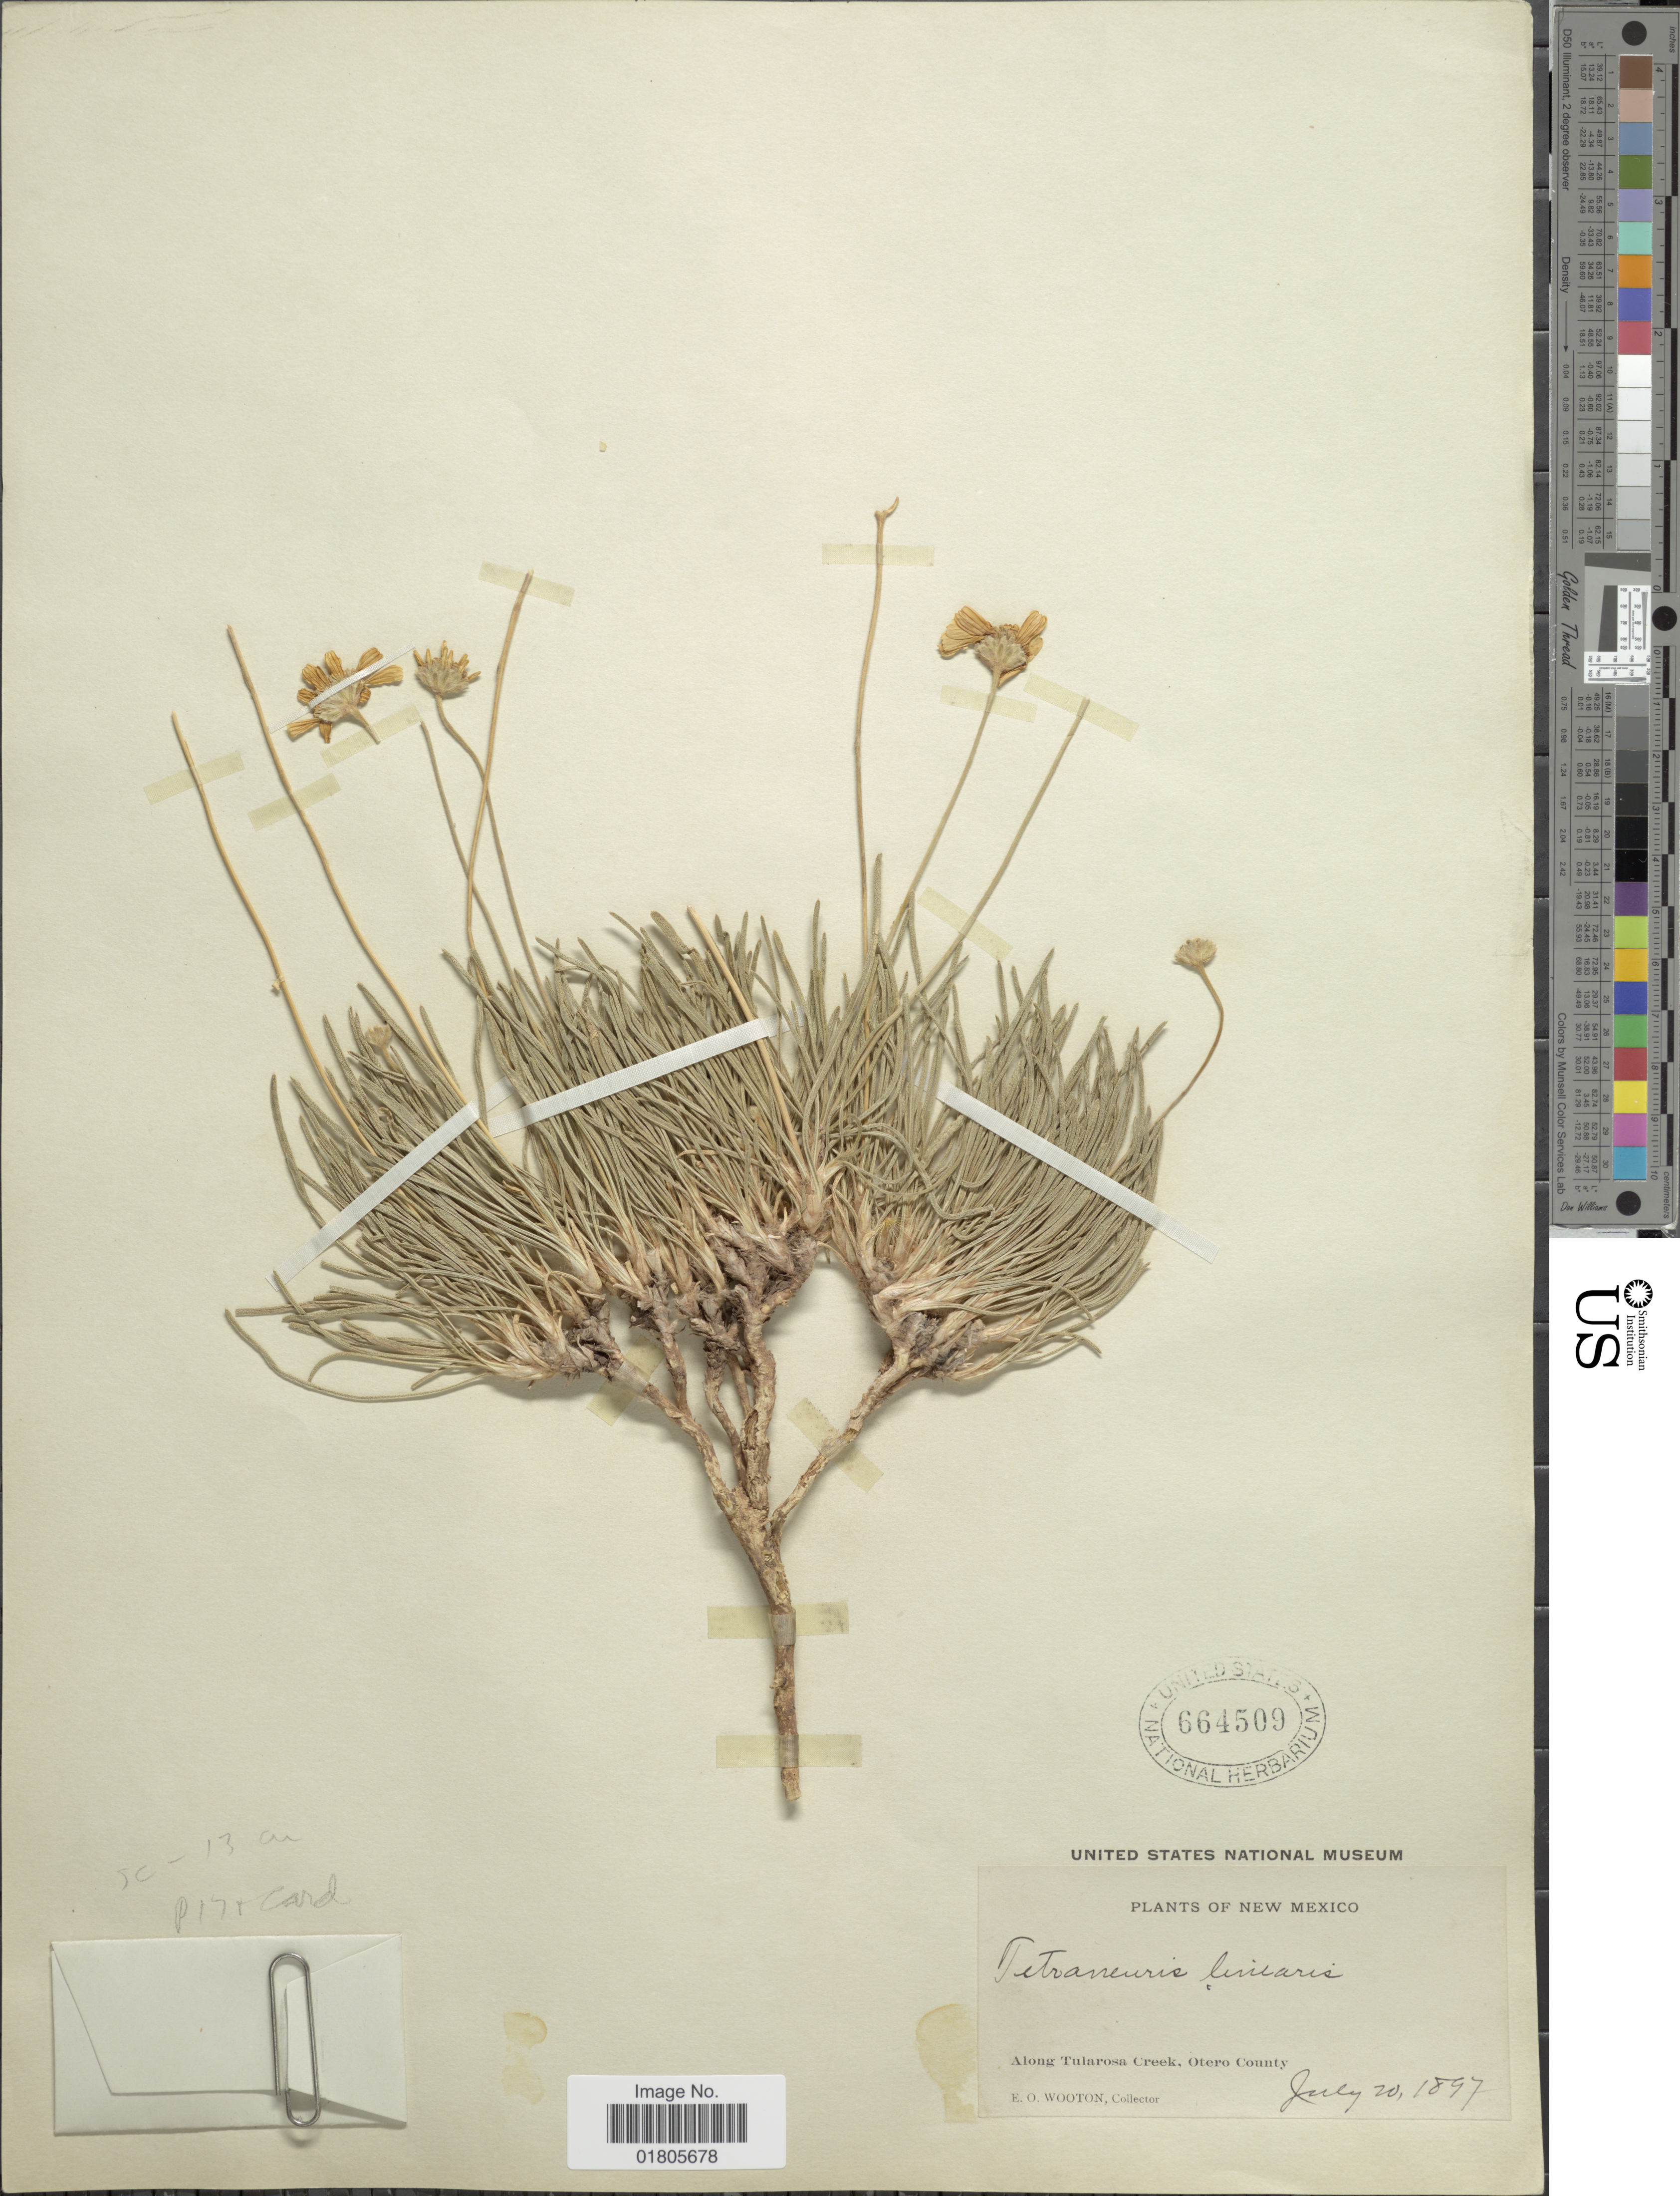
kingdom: Plantae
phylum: Tracheophyta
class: Magnoliopsida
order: Asterales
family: Asteraceae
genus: Actinea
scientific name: Actinea scaposa var. linearis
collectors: E. O. Wooton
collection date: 1897-07-20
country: United States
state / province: New Mexico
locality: Along Tularosa Creek, Otero County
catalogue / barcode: US 664509